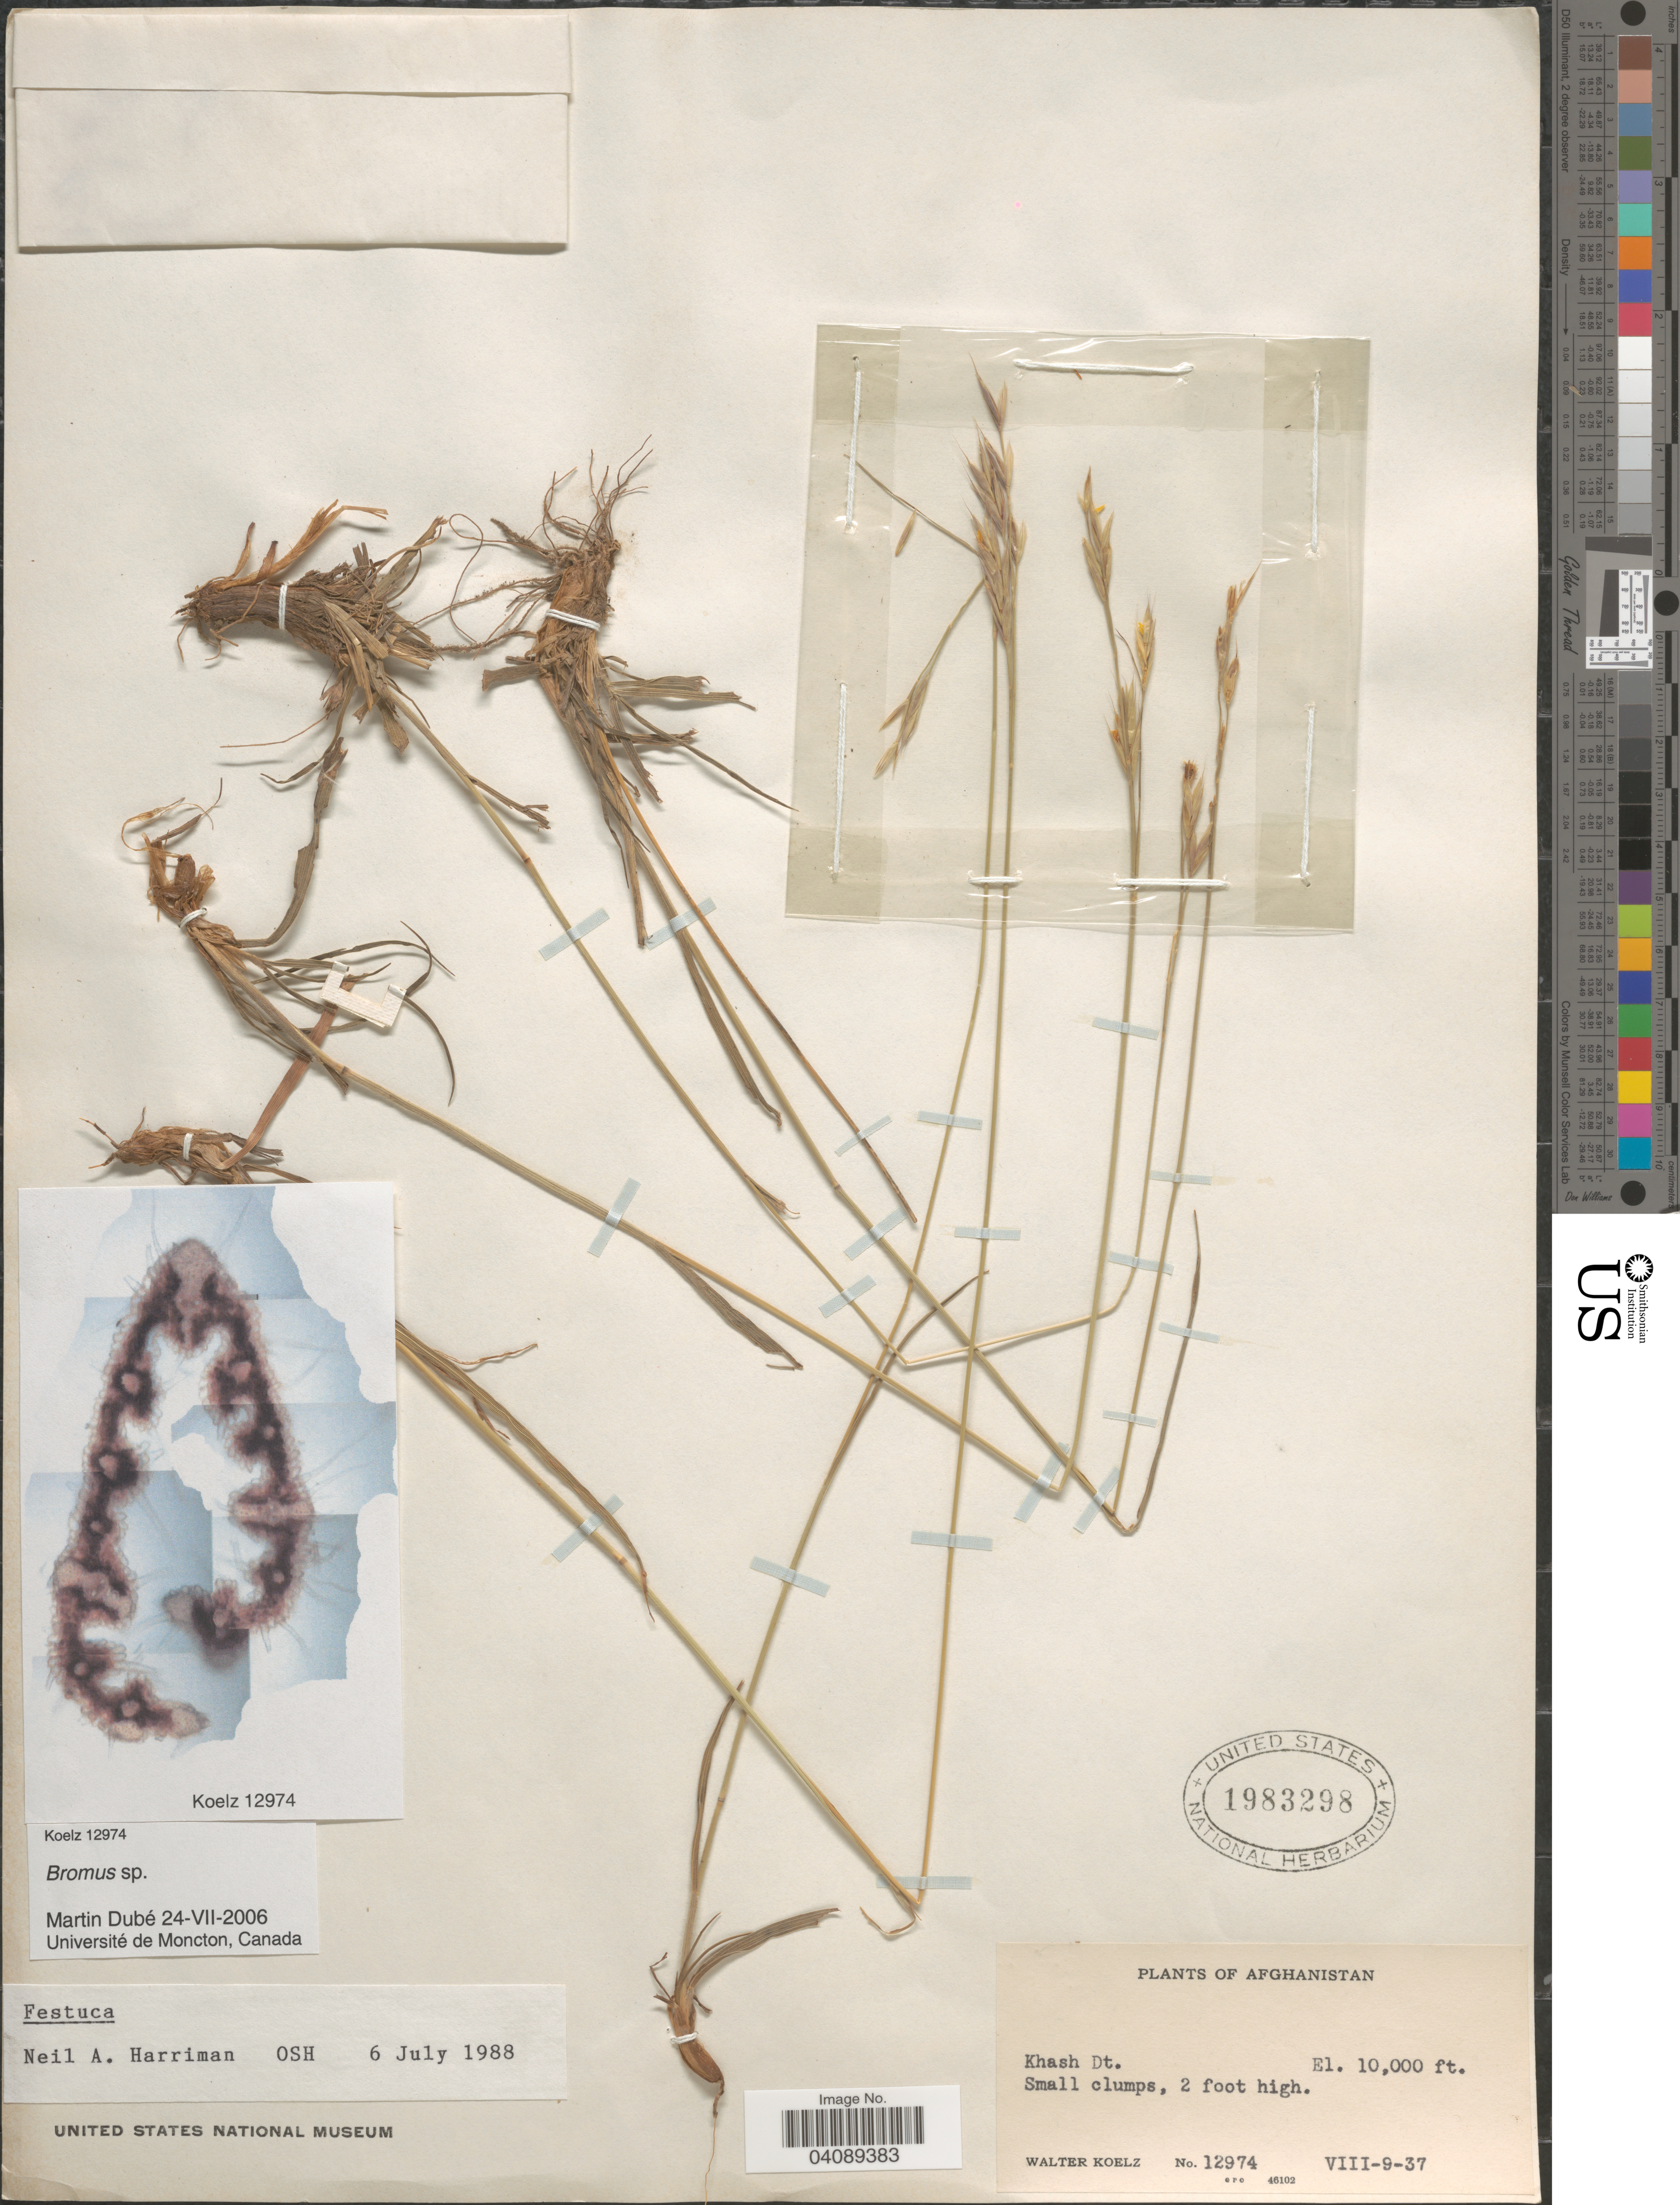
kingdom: Plantae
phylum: Tracheophyta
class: Liliopsida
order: Poales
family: Poaceae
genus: Bromus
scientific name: Bromus sp.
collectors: W. N. Koelz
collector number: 12974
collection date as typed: Transcribed d/m/y: 9/8/37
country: Afghanistan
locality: Khash Dt.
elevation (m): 3048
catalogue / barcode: US 1983298